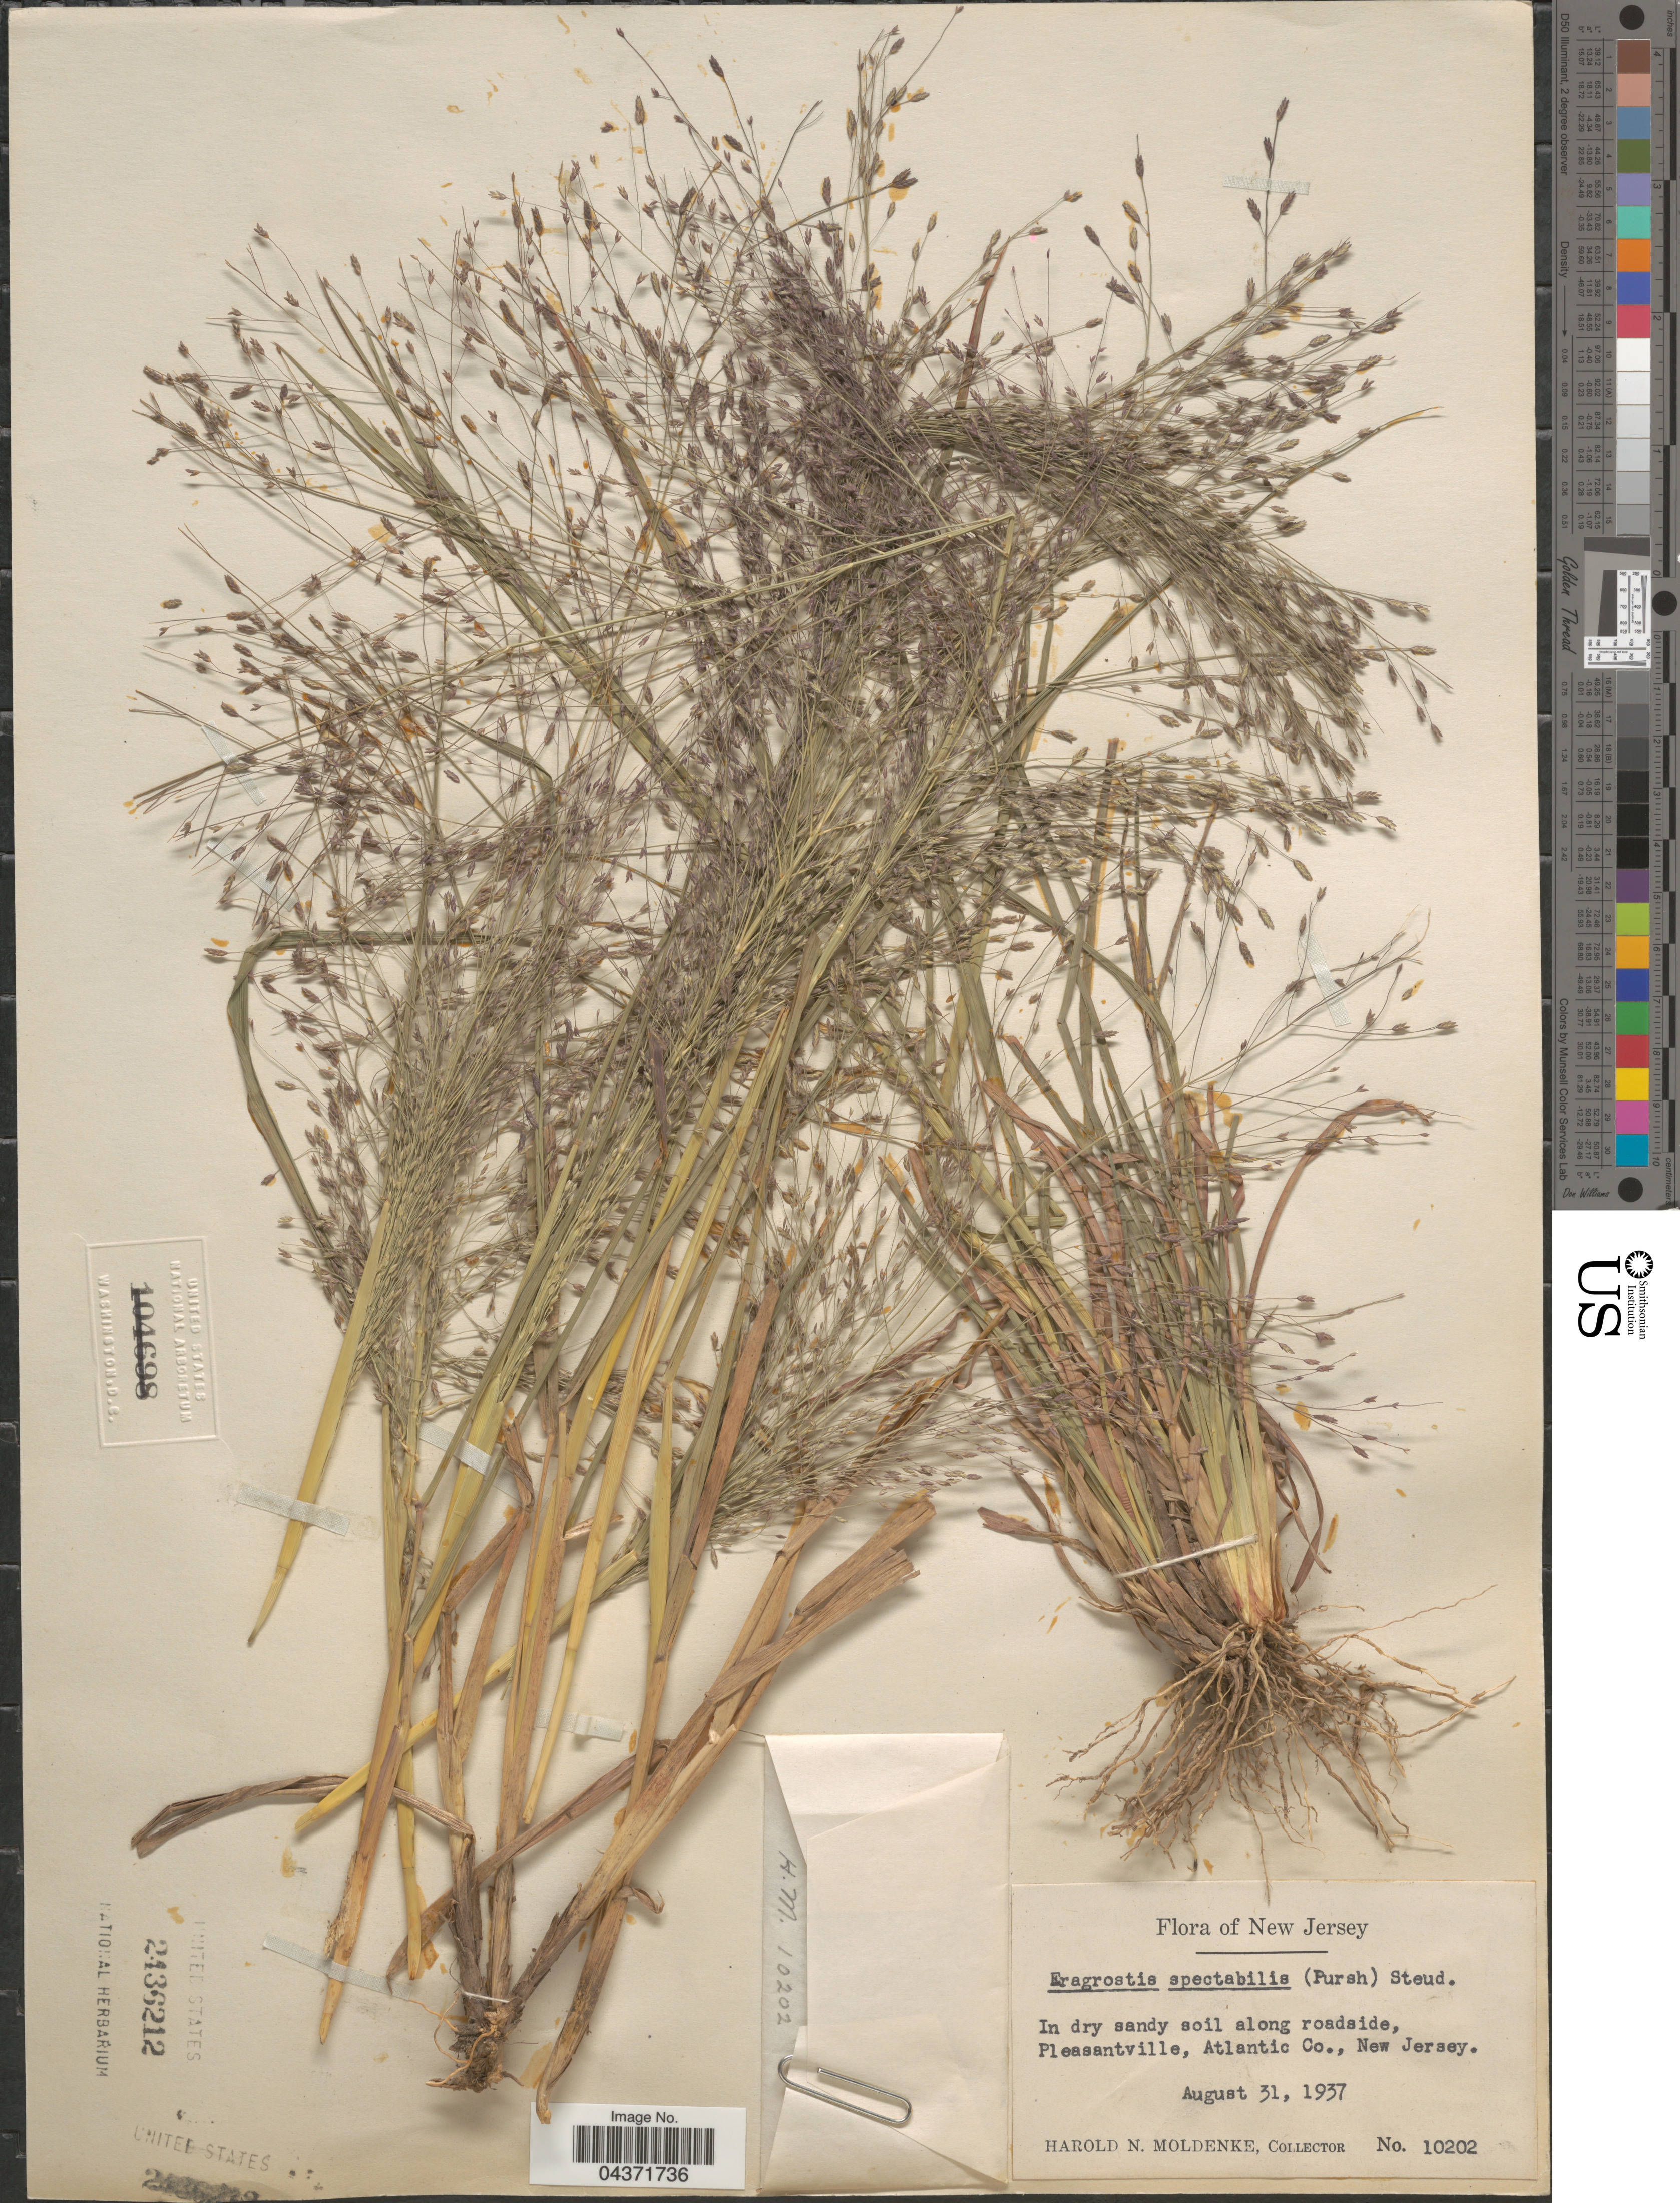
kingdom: Plantae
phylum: Tracheophyta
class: Liliopsida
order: Poales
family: Poaceae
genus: Eragrostis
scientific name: Eragrostis spectabilis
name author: (Pursh) Steud.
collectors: H. N. Moldenke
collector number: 10202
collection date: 1937-08-31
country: United States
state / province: New Jersey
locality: In dry sandy soil along roadside, Pleasantville, Atlantic Co.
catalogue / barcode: US 2436212